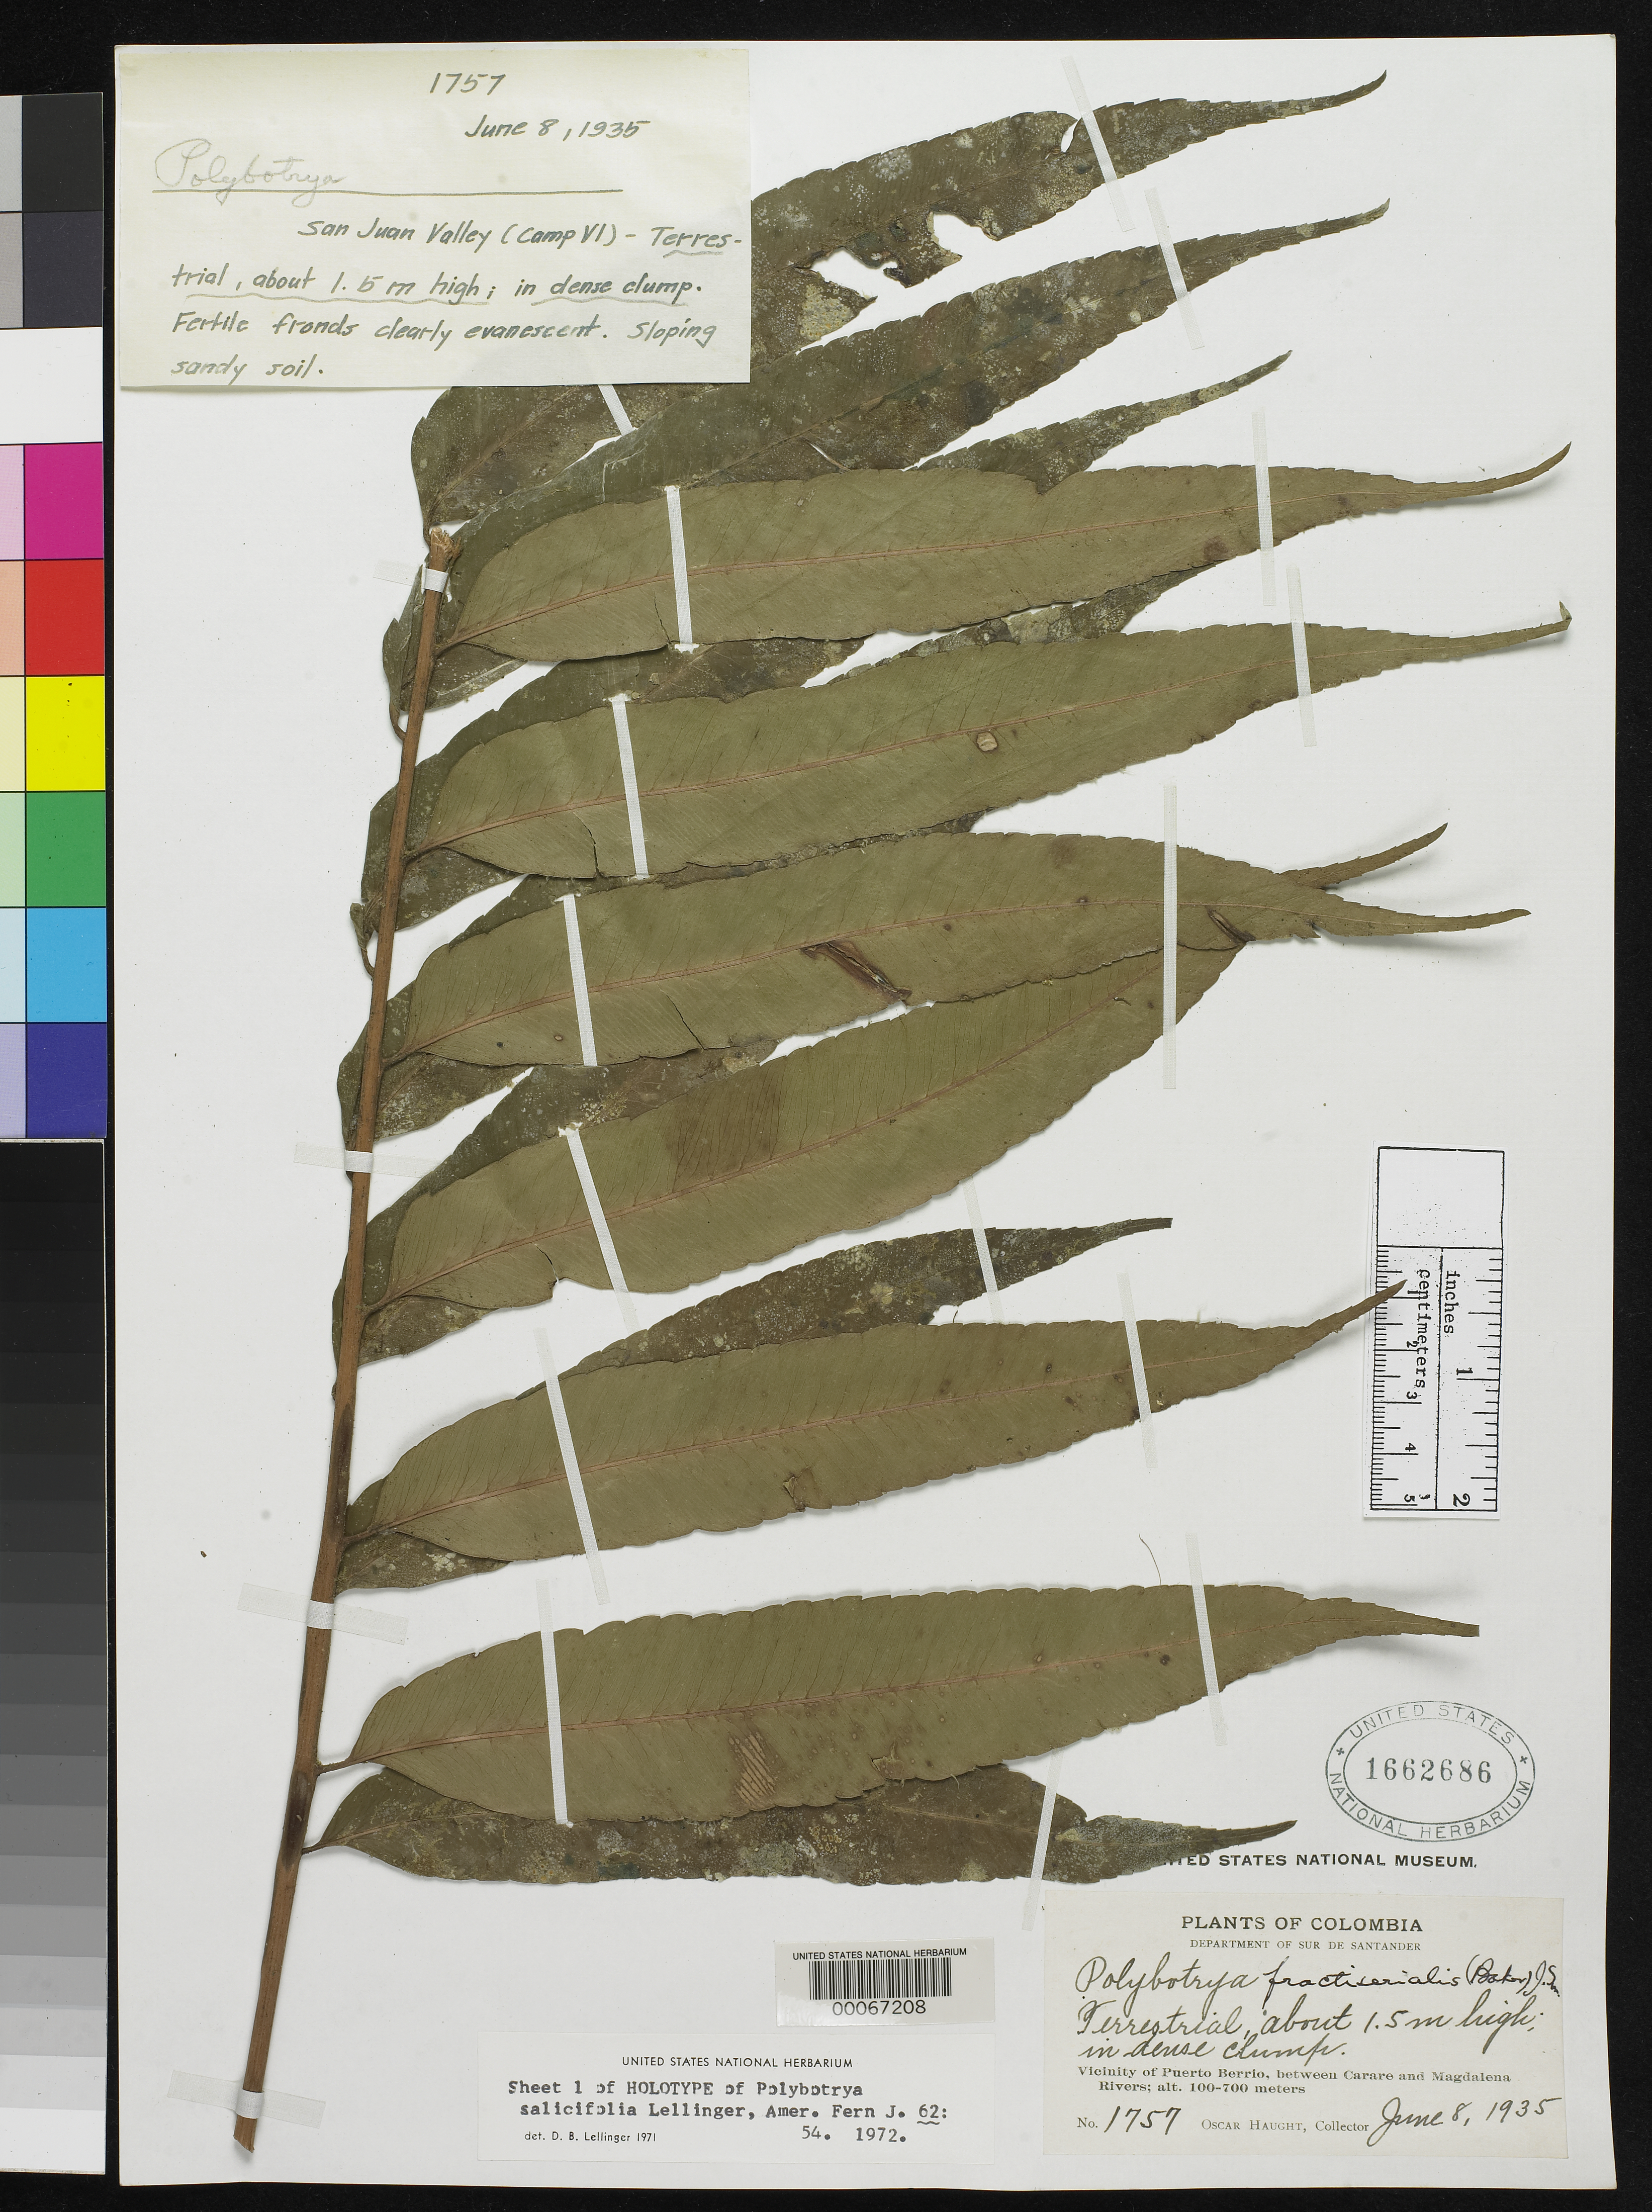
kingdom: Plantae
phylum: Tracheophyta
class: Polypodiopsida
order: Polypodiales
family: Dryopteridaceae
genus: Polybotrya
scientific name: Polybotrya salicifolia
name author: Lellinger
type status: Holotype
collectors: O. L. Haught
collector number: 1757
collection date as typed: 08 Jun 1935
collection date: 1935-06-08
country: Colombia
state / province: Santander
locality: Near Puerto Berrio.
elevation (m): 100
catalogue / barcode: US 1662686